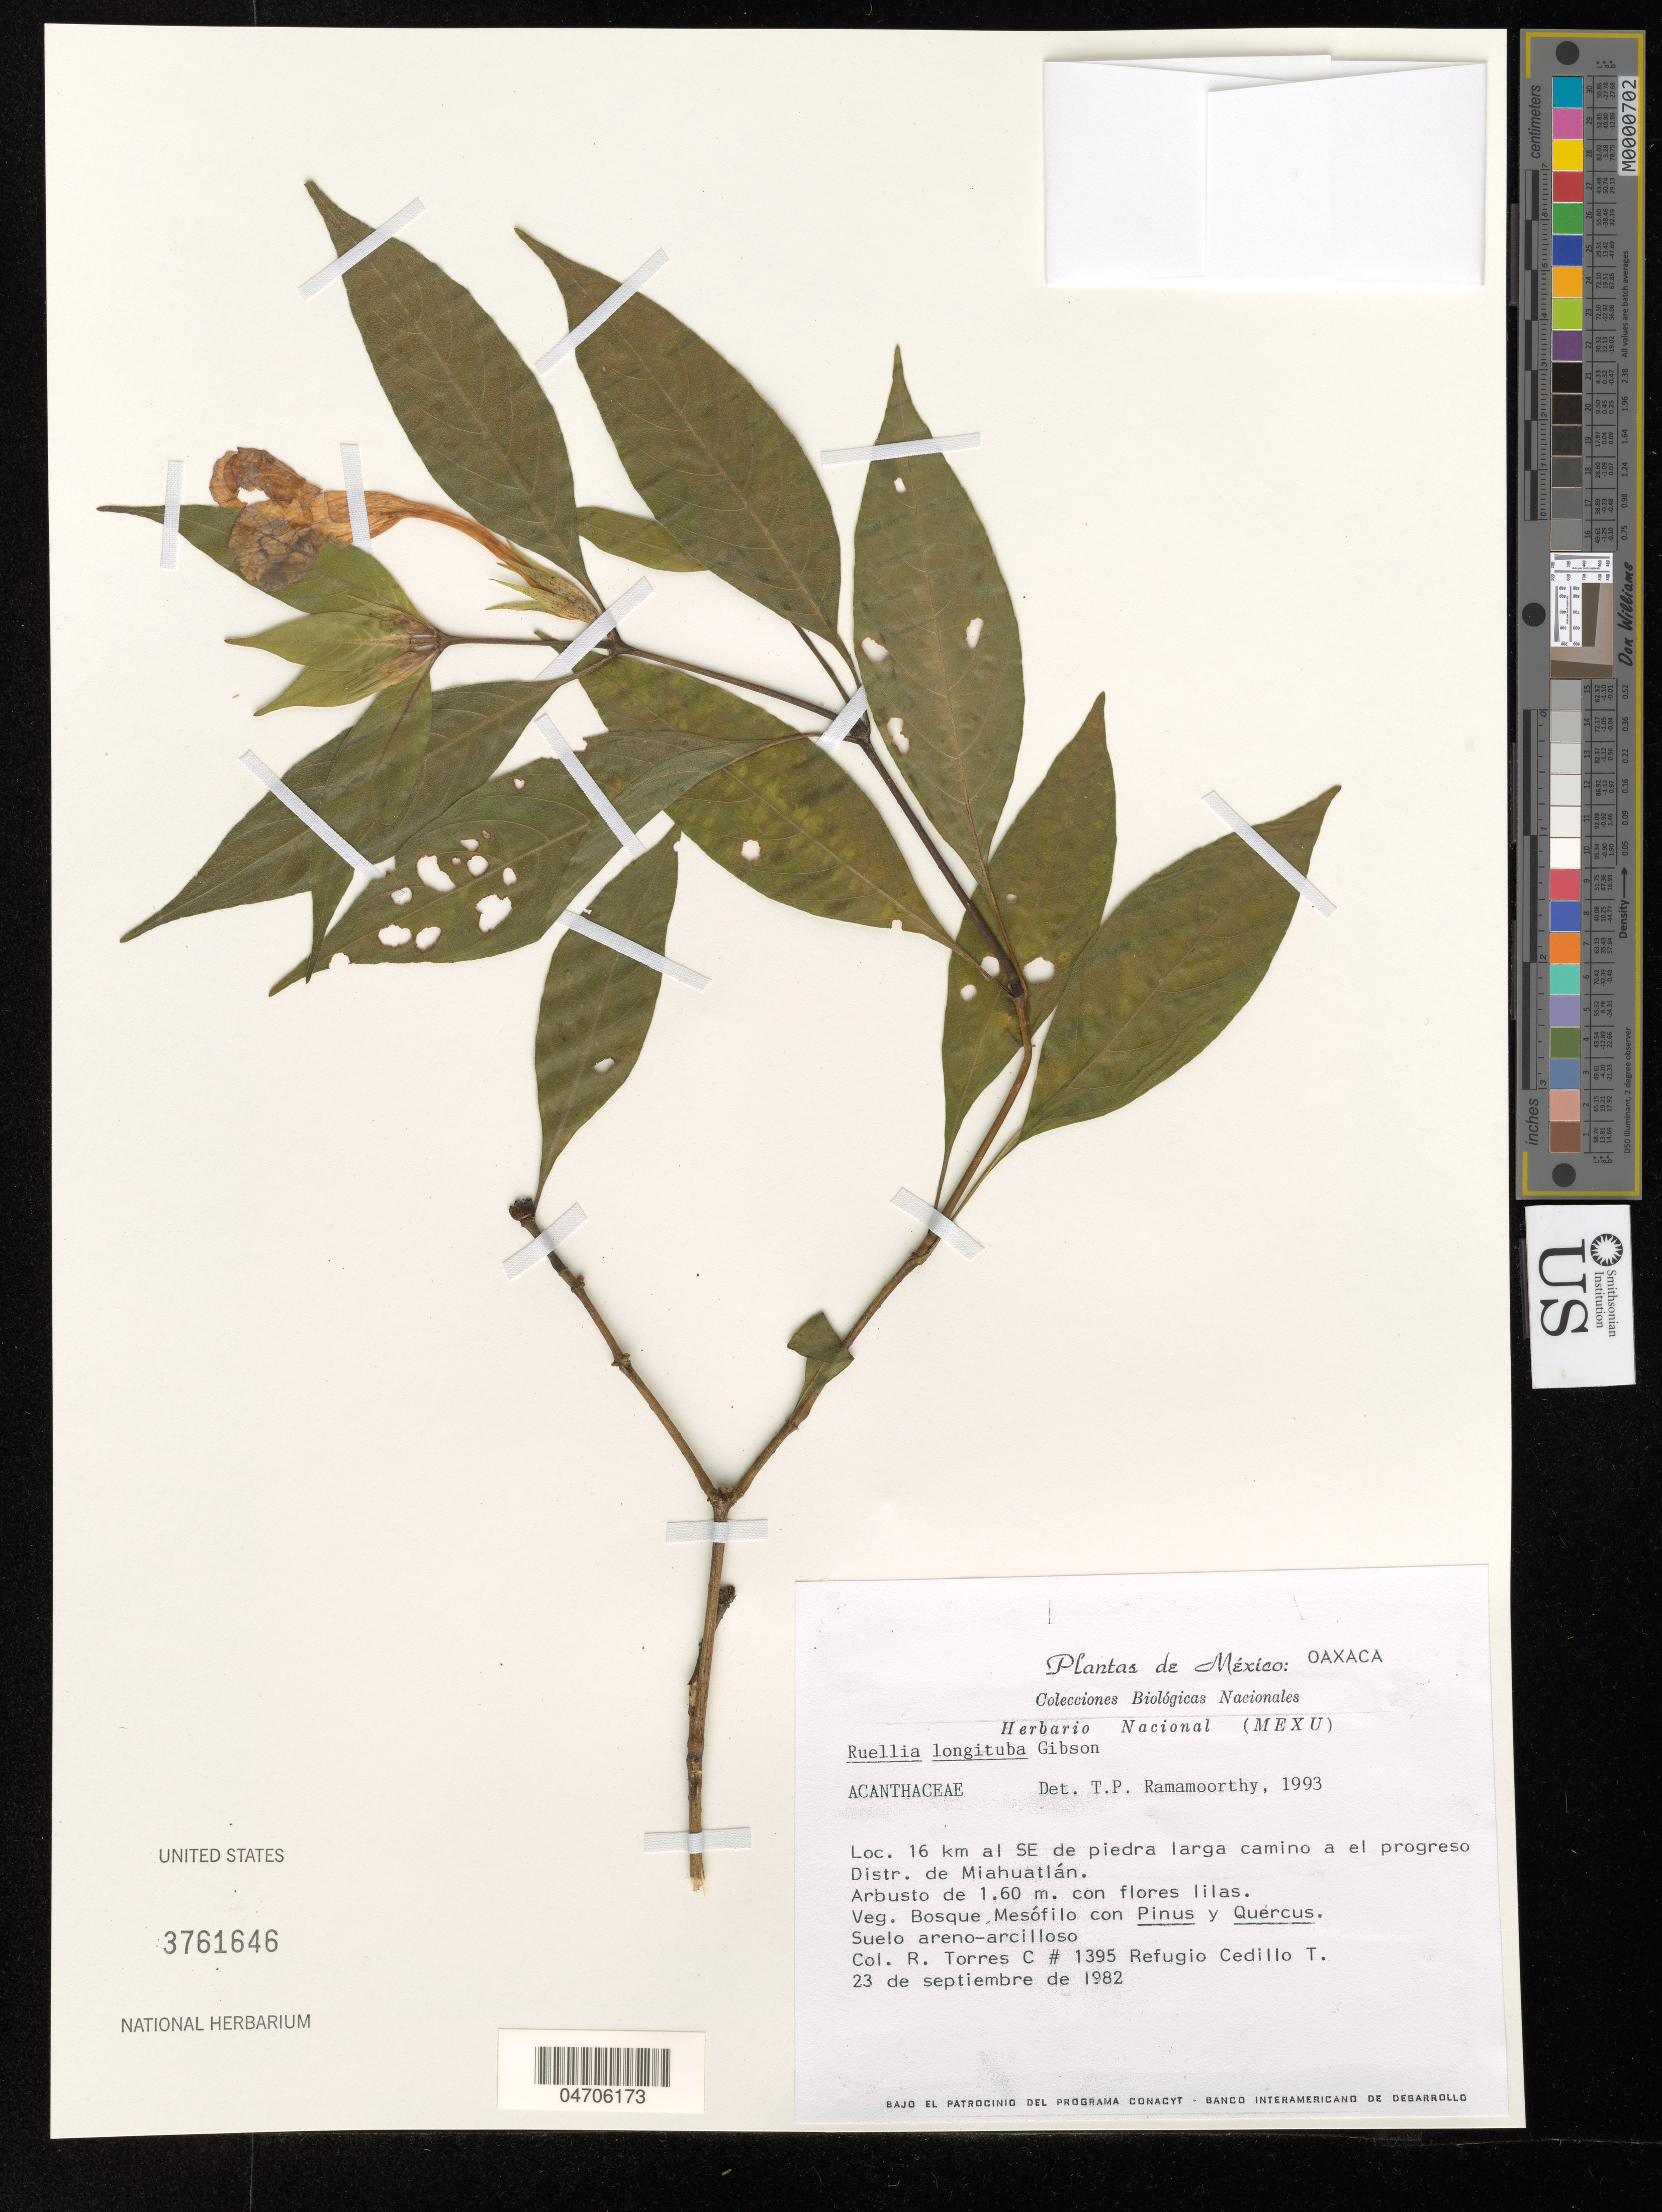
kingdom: Plantae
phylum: Tracheophyta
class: Magnoliopsida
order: Lamiales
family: Acanthaceae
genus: Ruellia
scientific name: Ruellia longituba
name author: D.N. Gibson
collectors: R. Torres C. & R. CedilloT.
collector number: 1395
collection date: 1982-09-23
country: Mexico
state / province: Oaxaca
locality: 16 km al SE de piedra larga camino a el progreso Distr. de Miahuatlán.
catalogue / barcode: US 3761646